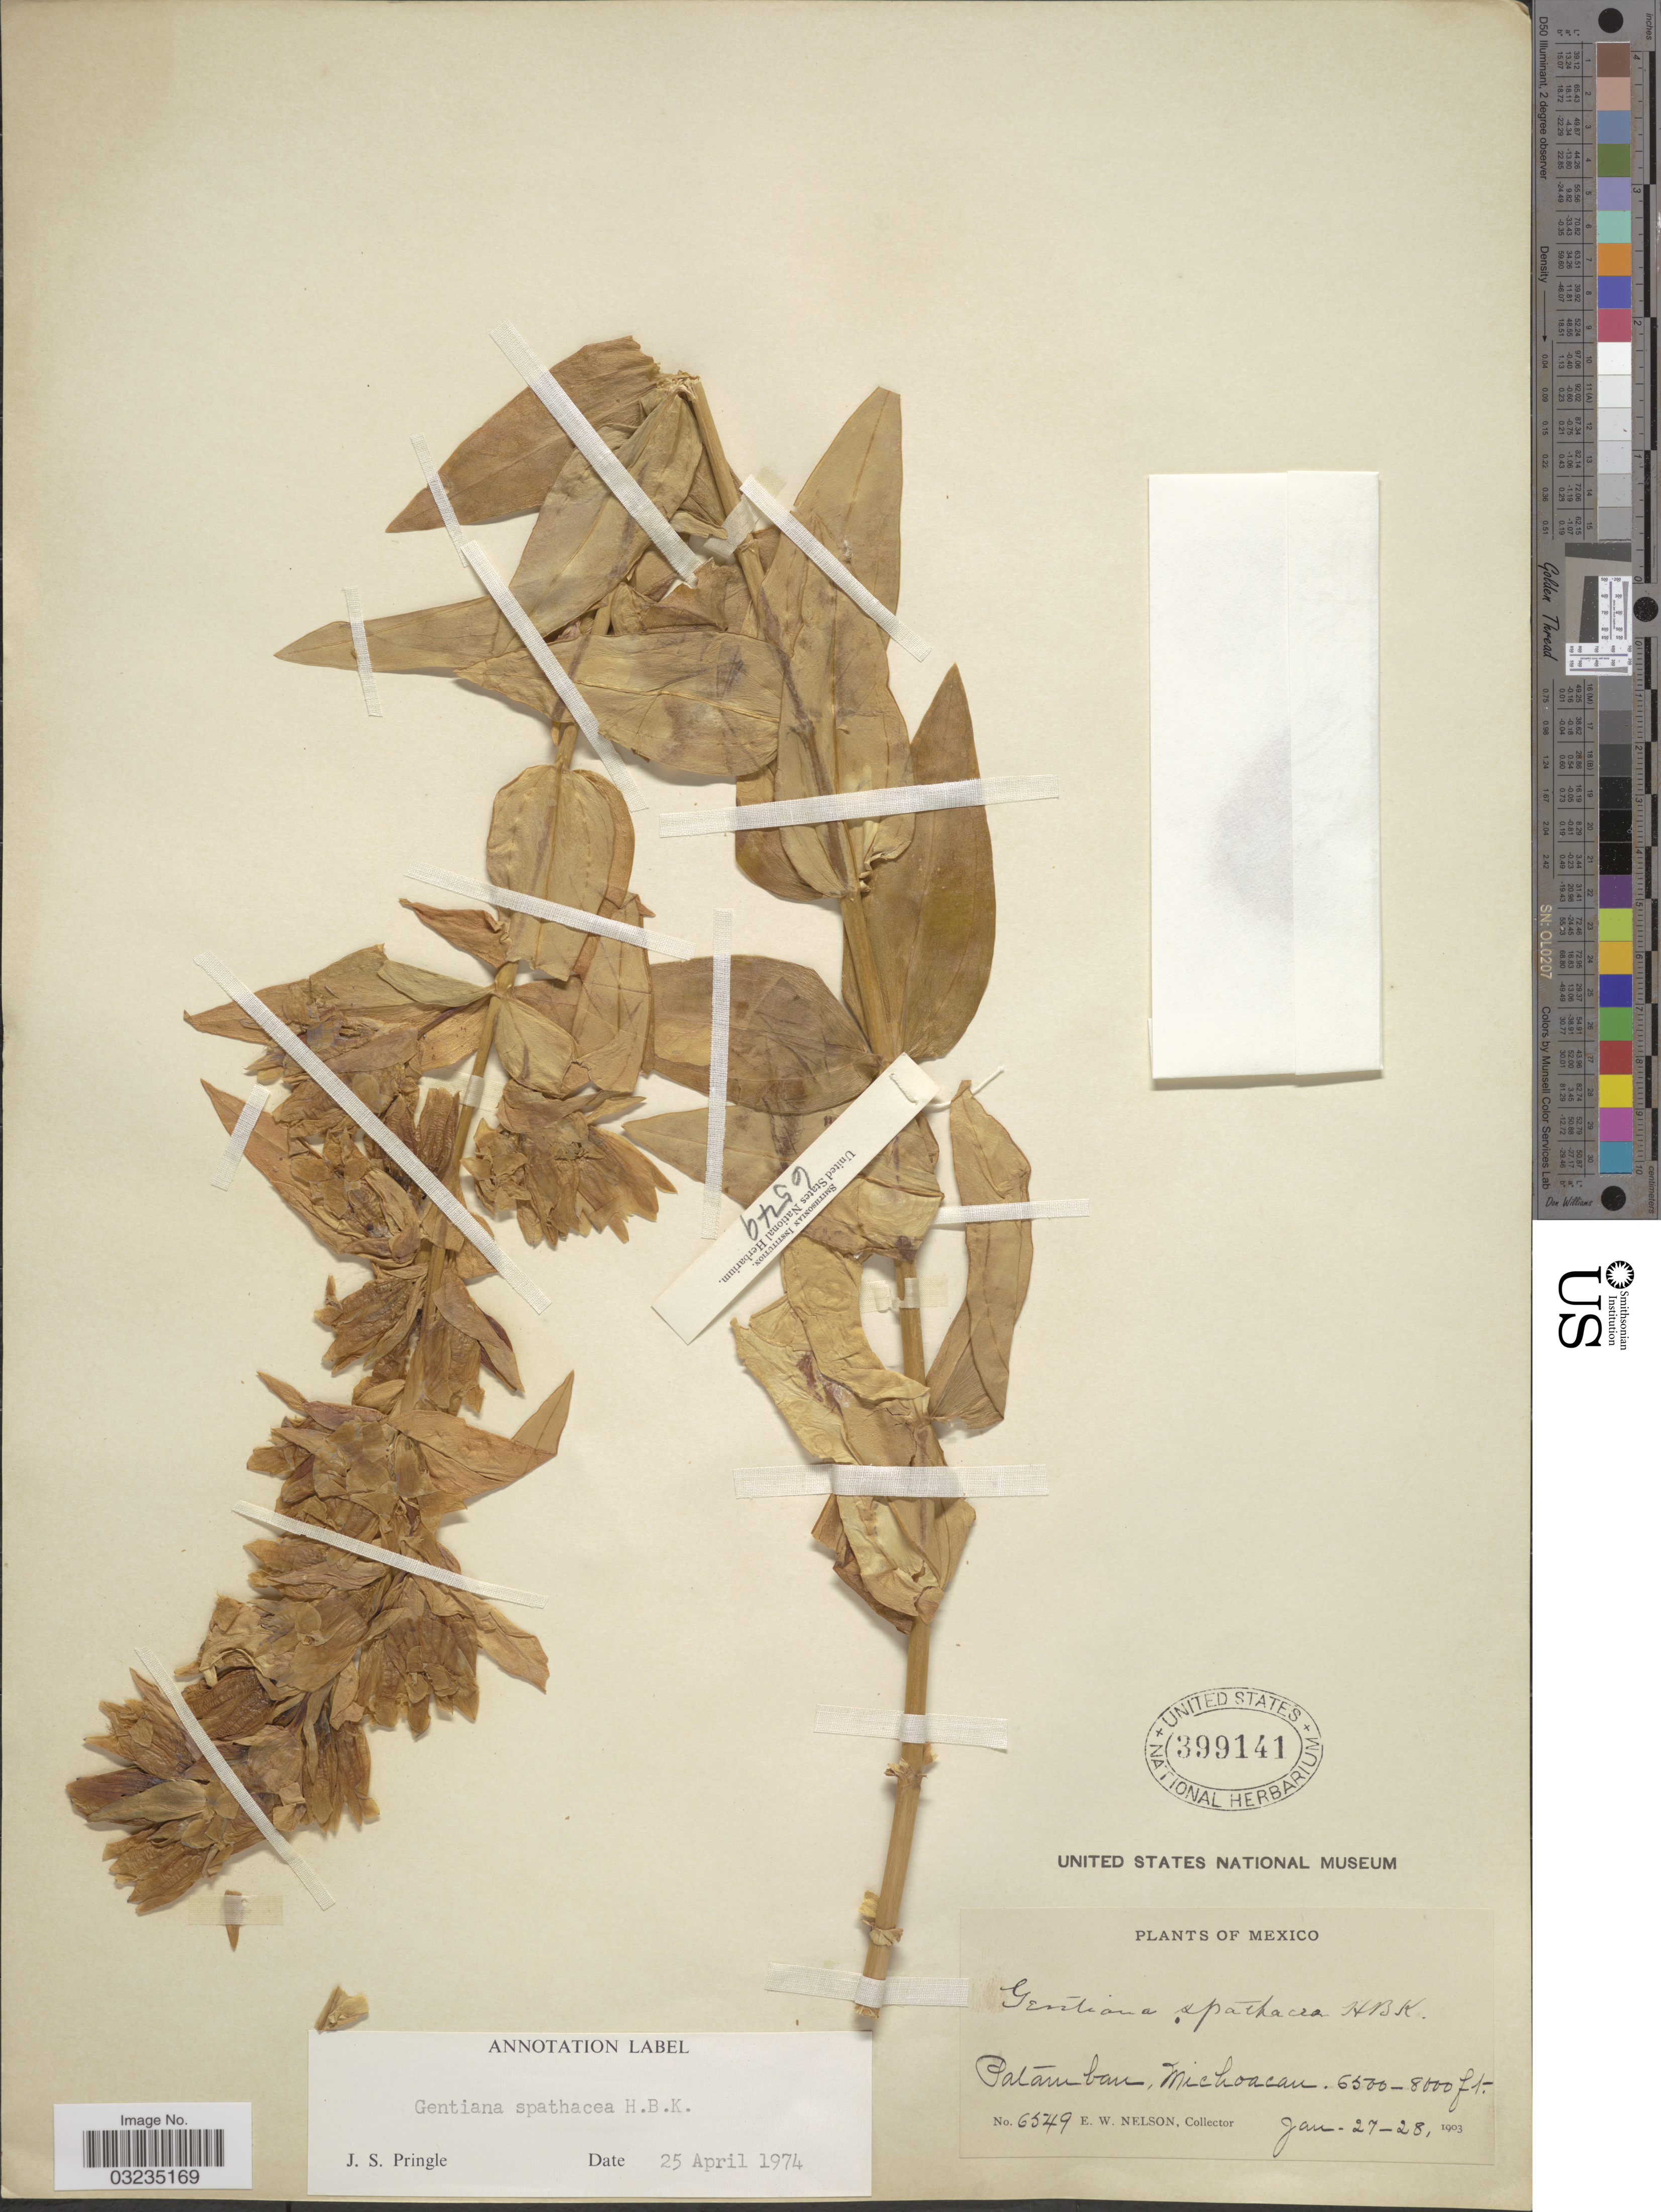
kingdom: Plantae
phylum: Tracheophyta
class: Magnoliopsida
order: Gentianales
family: Gentianaceae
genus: Gentiana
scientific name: Gentiana spathacea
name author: Kunth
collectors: E. W. Nelson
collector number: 6549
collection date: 1903-01-27/1903-01-28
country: Mexico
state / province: Michoacán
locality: Patamban, Michoacan.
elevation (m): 1981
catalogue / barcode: US 399141